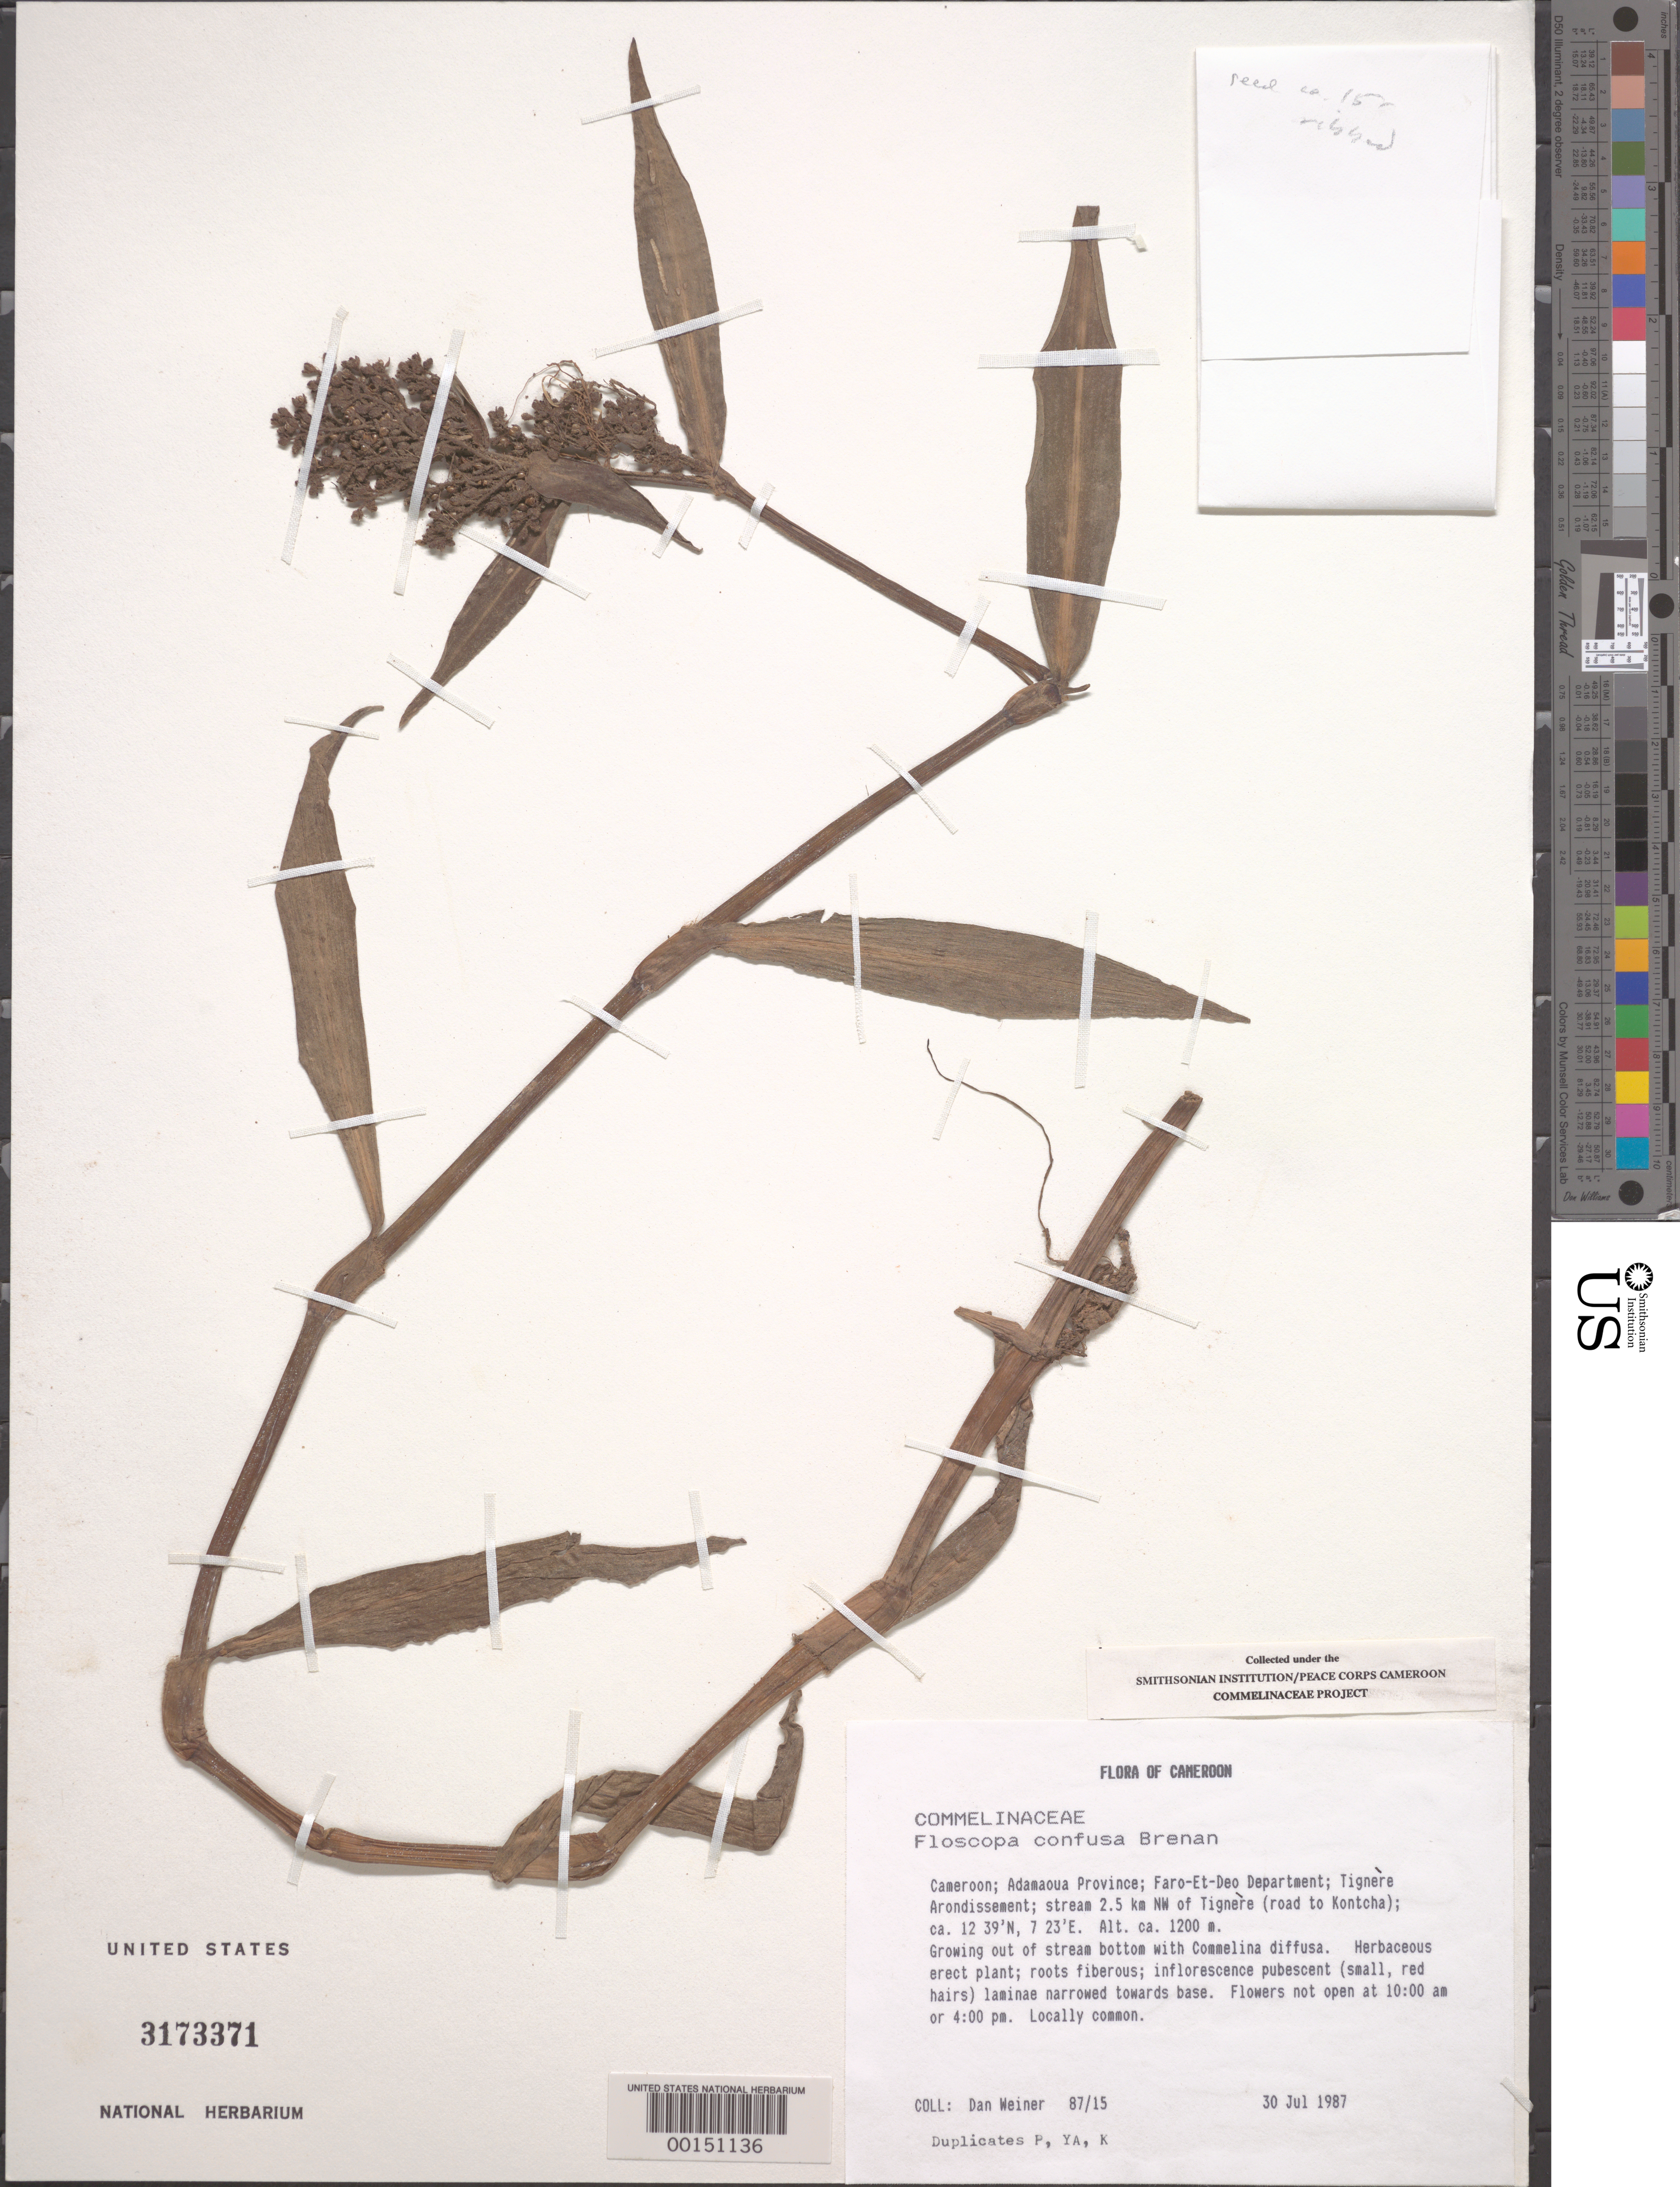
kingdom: Plantae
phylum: Tracheophyta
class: Liliopsida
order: Commelinales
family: Commelinaceae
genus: Floscopa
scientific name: Floscopa confusa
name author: Brenan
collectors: D. Weiner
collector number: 87/15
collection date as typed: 30 Jul 1987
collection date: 1987-07-30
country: Cameroon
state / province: Adamawa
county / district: Faro-deo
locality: Tignere arrondissement, stream 2.5 km nw of tignere, road to kontcha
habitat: Stream bottom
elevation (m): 1200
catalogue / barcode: US 3173371